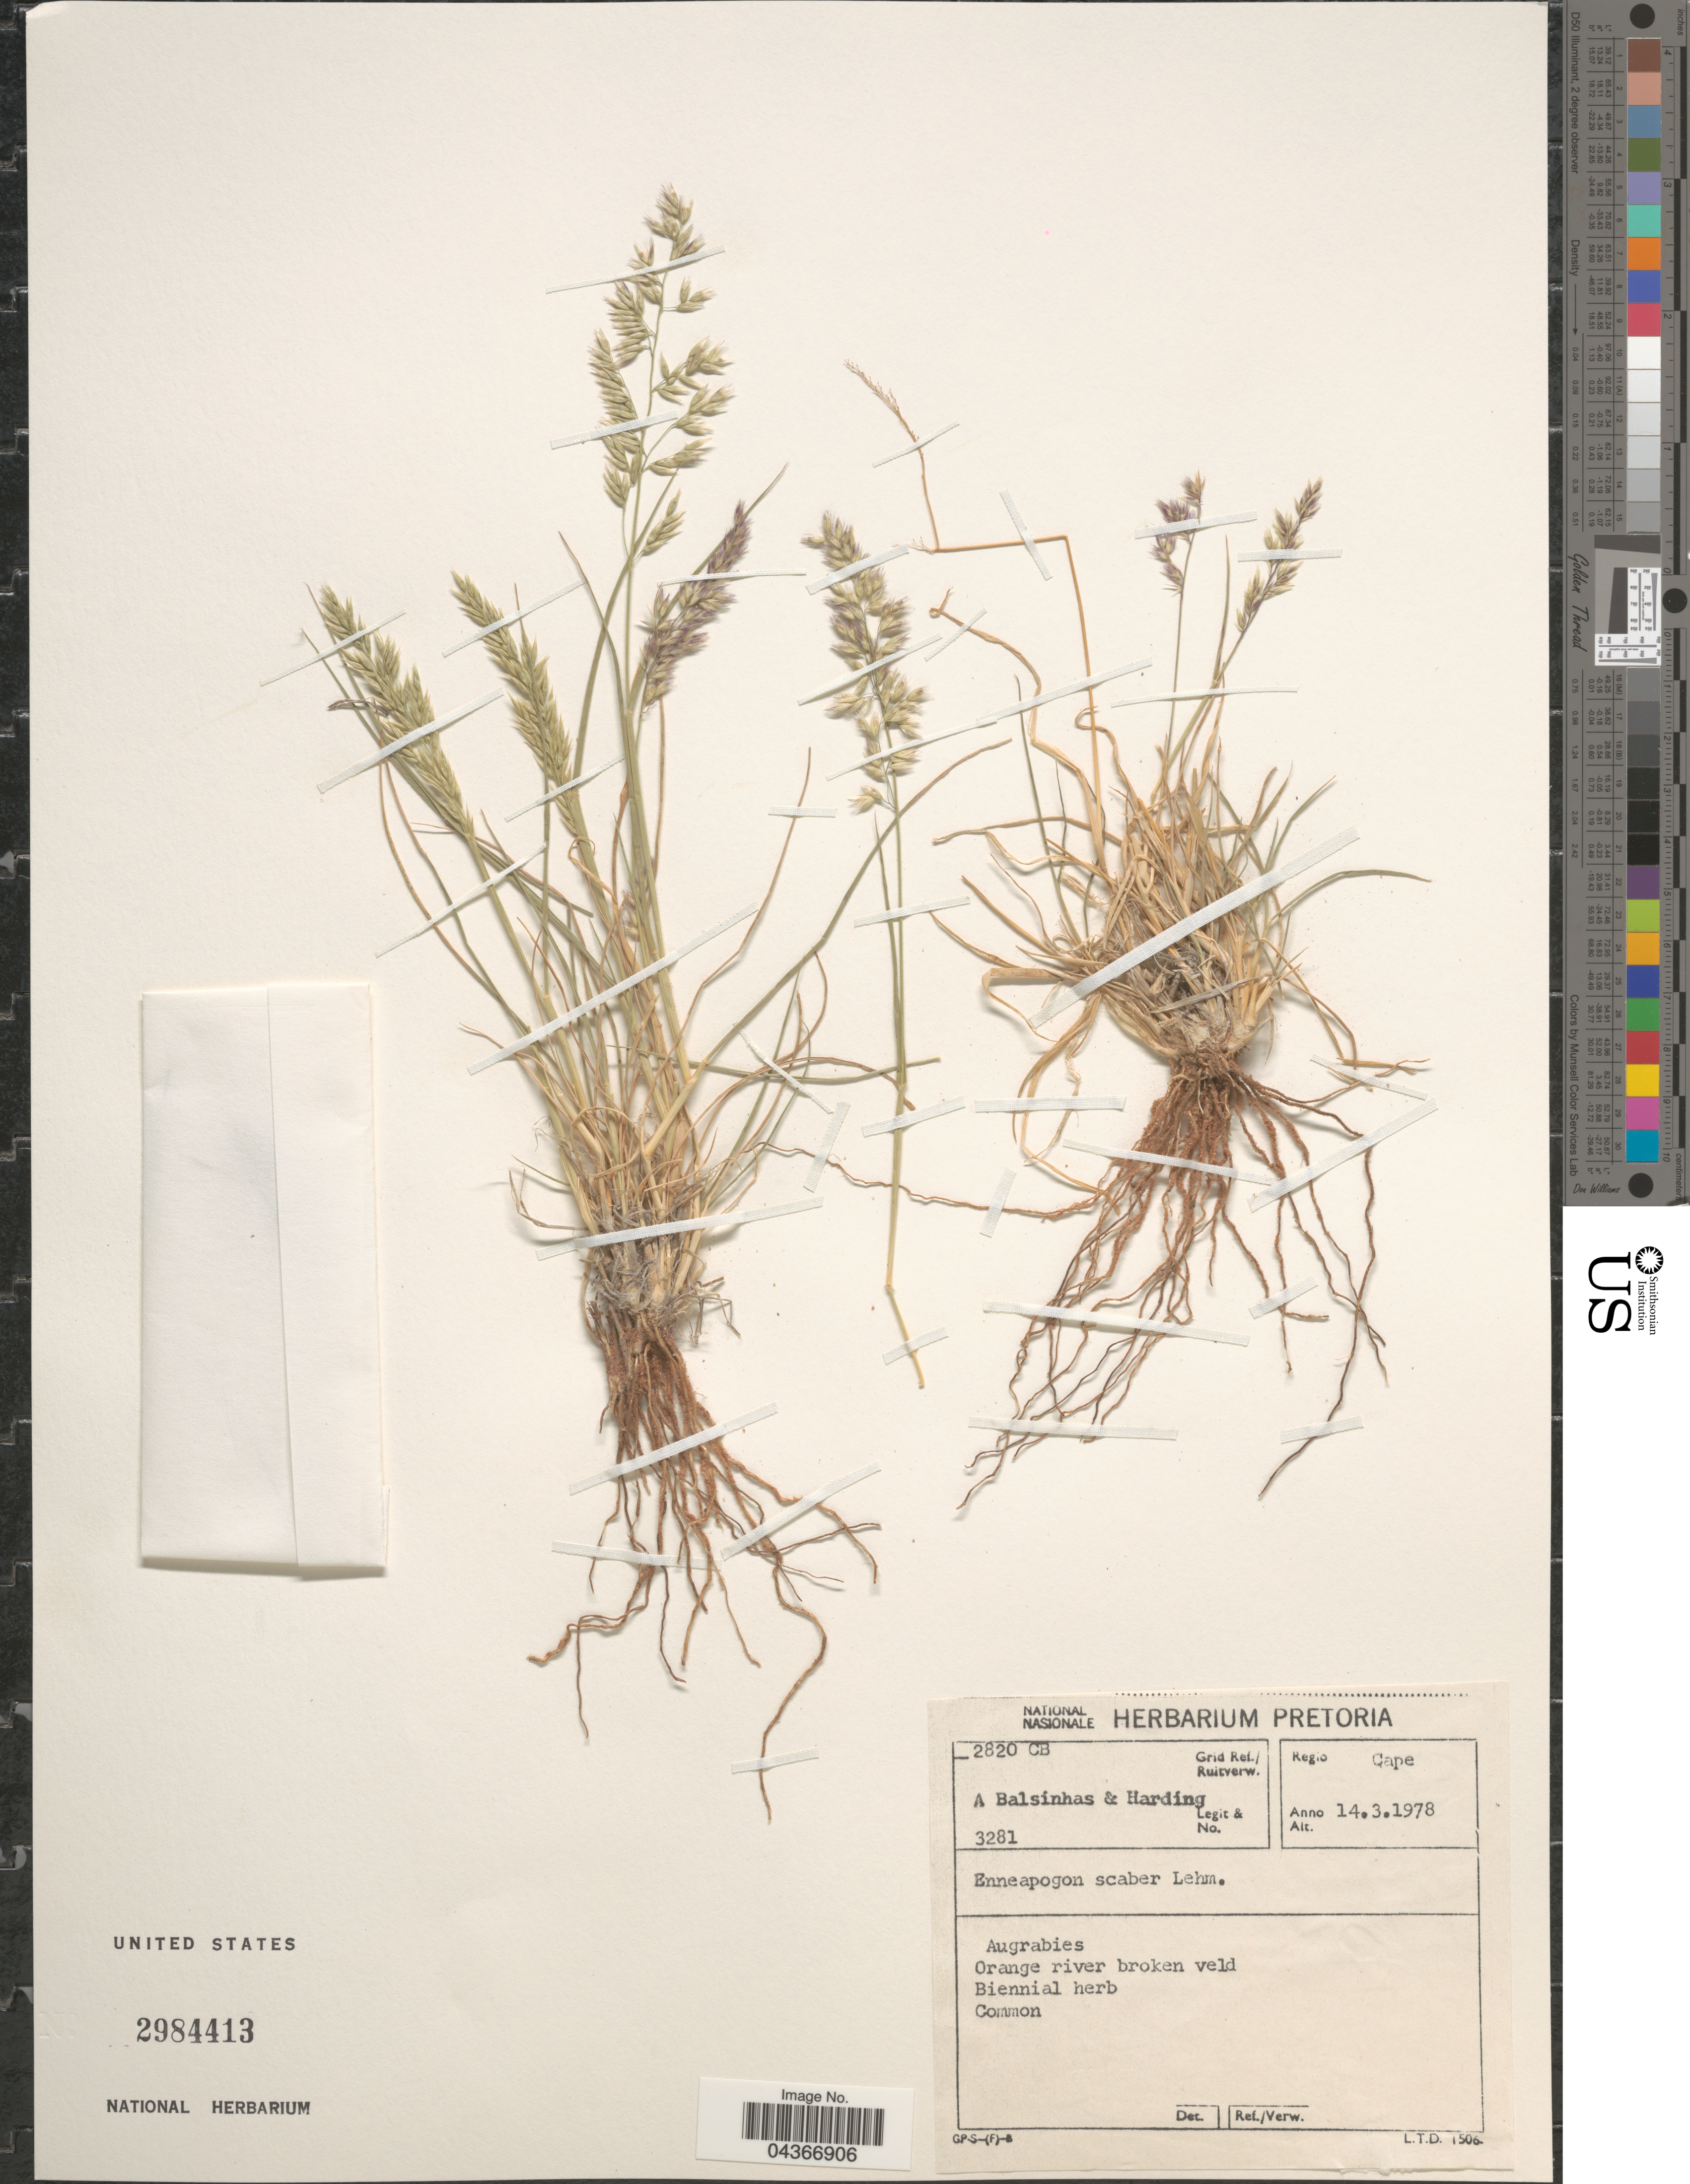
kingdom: Plantae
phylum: Tracheophyta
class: Liliopsida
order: Poales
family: Poaceae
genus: Enneapogon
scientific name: Enneapogon scaber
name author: Lehm.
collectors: A. A. Balsinhas & -. Harding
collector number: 3281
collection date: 1978-03-14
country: South Africa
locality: Grid Ref./ Ruitverw. 2820 CB. Regio Cape. Augrabies. Orange river broken veld.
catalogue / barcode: US 2984413